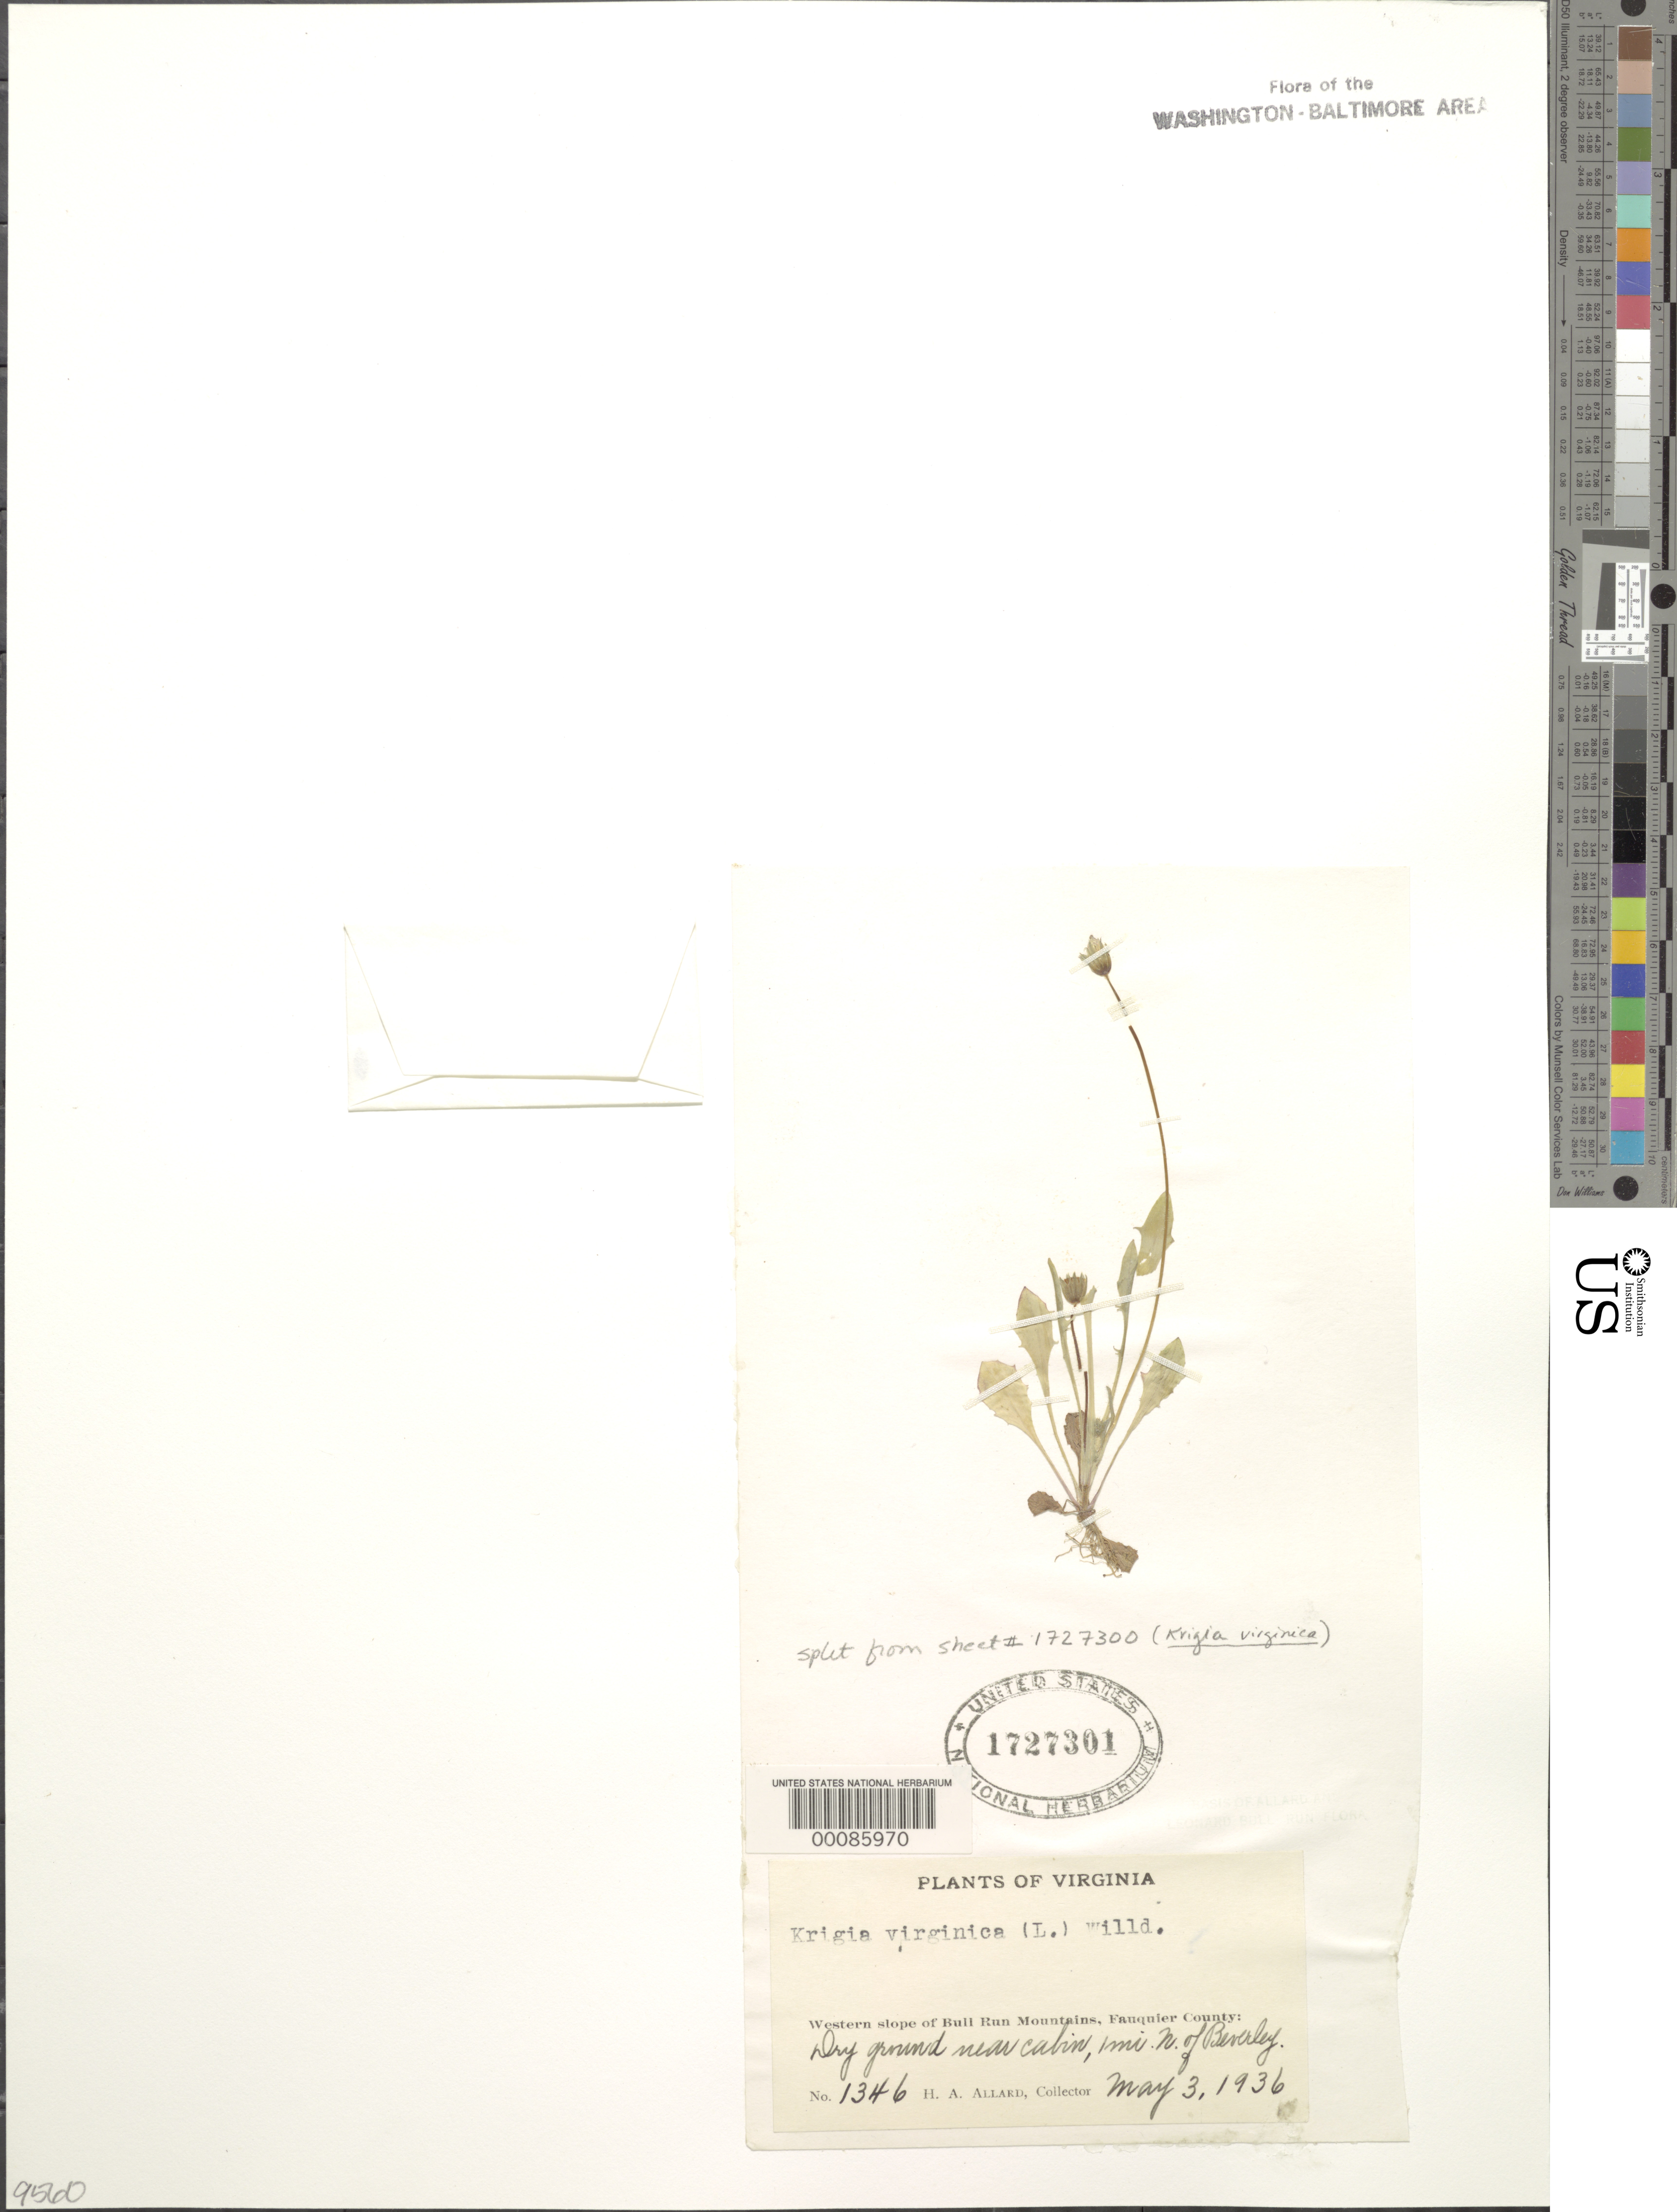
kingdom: Plantae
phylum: Tracheophyta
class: Magnoliopsida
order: Asterales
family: Asteraceae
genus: Krigia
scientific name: Krigia virginica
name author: (L.) Willd.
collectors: H. A. Allard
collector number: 1346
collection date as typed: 03 May 1936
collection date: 1936-05-03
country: United States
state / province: Virginia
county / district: Fauquier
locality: Western Slope of Bull Run Mountains, 1 Mile North of Beverley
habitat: Dry ground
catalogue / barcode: US 1727301